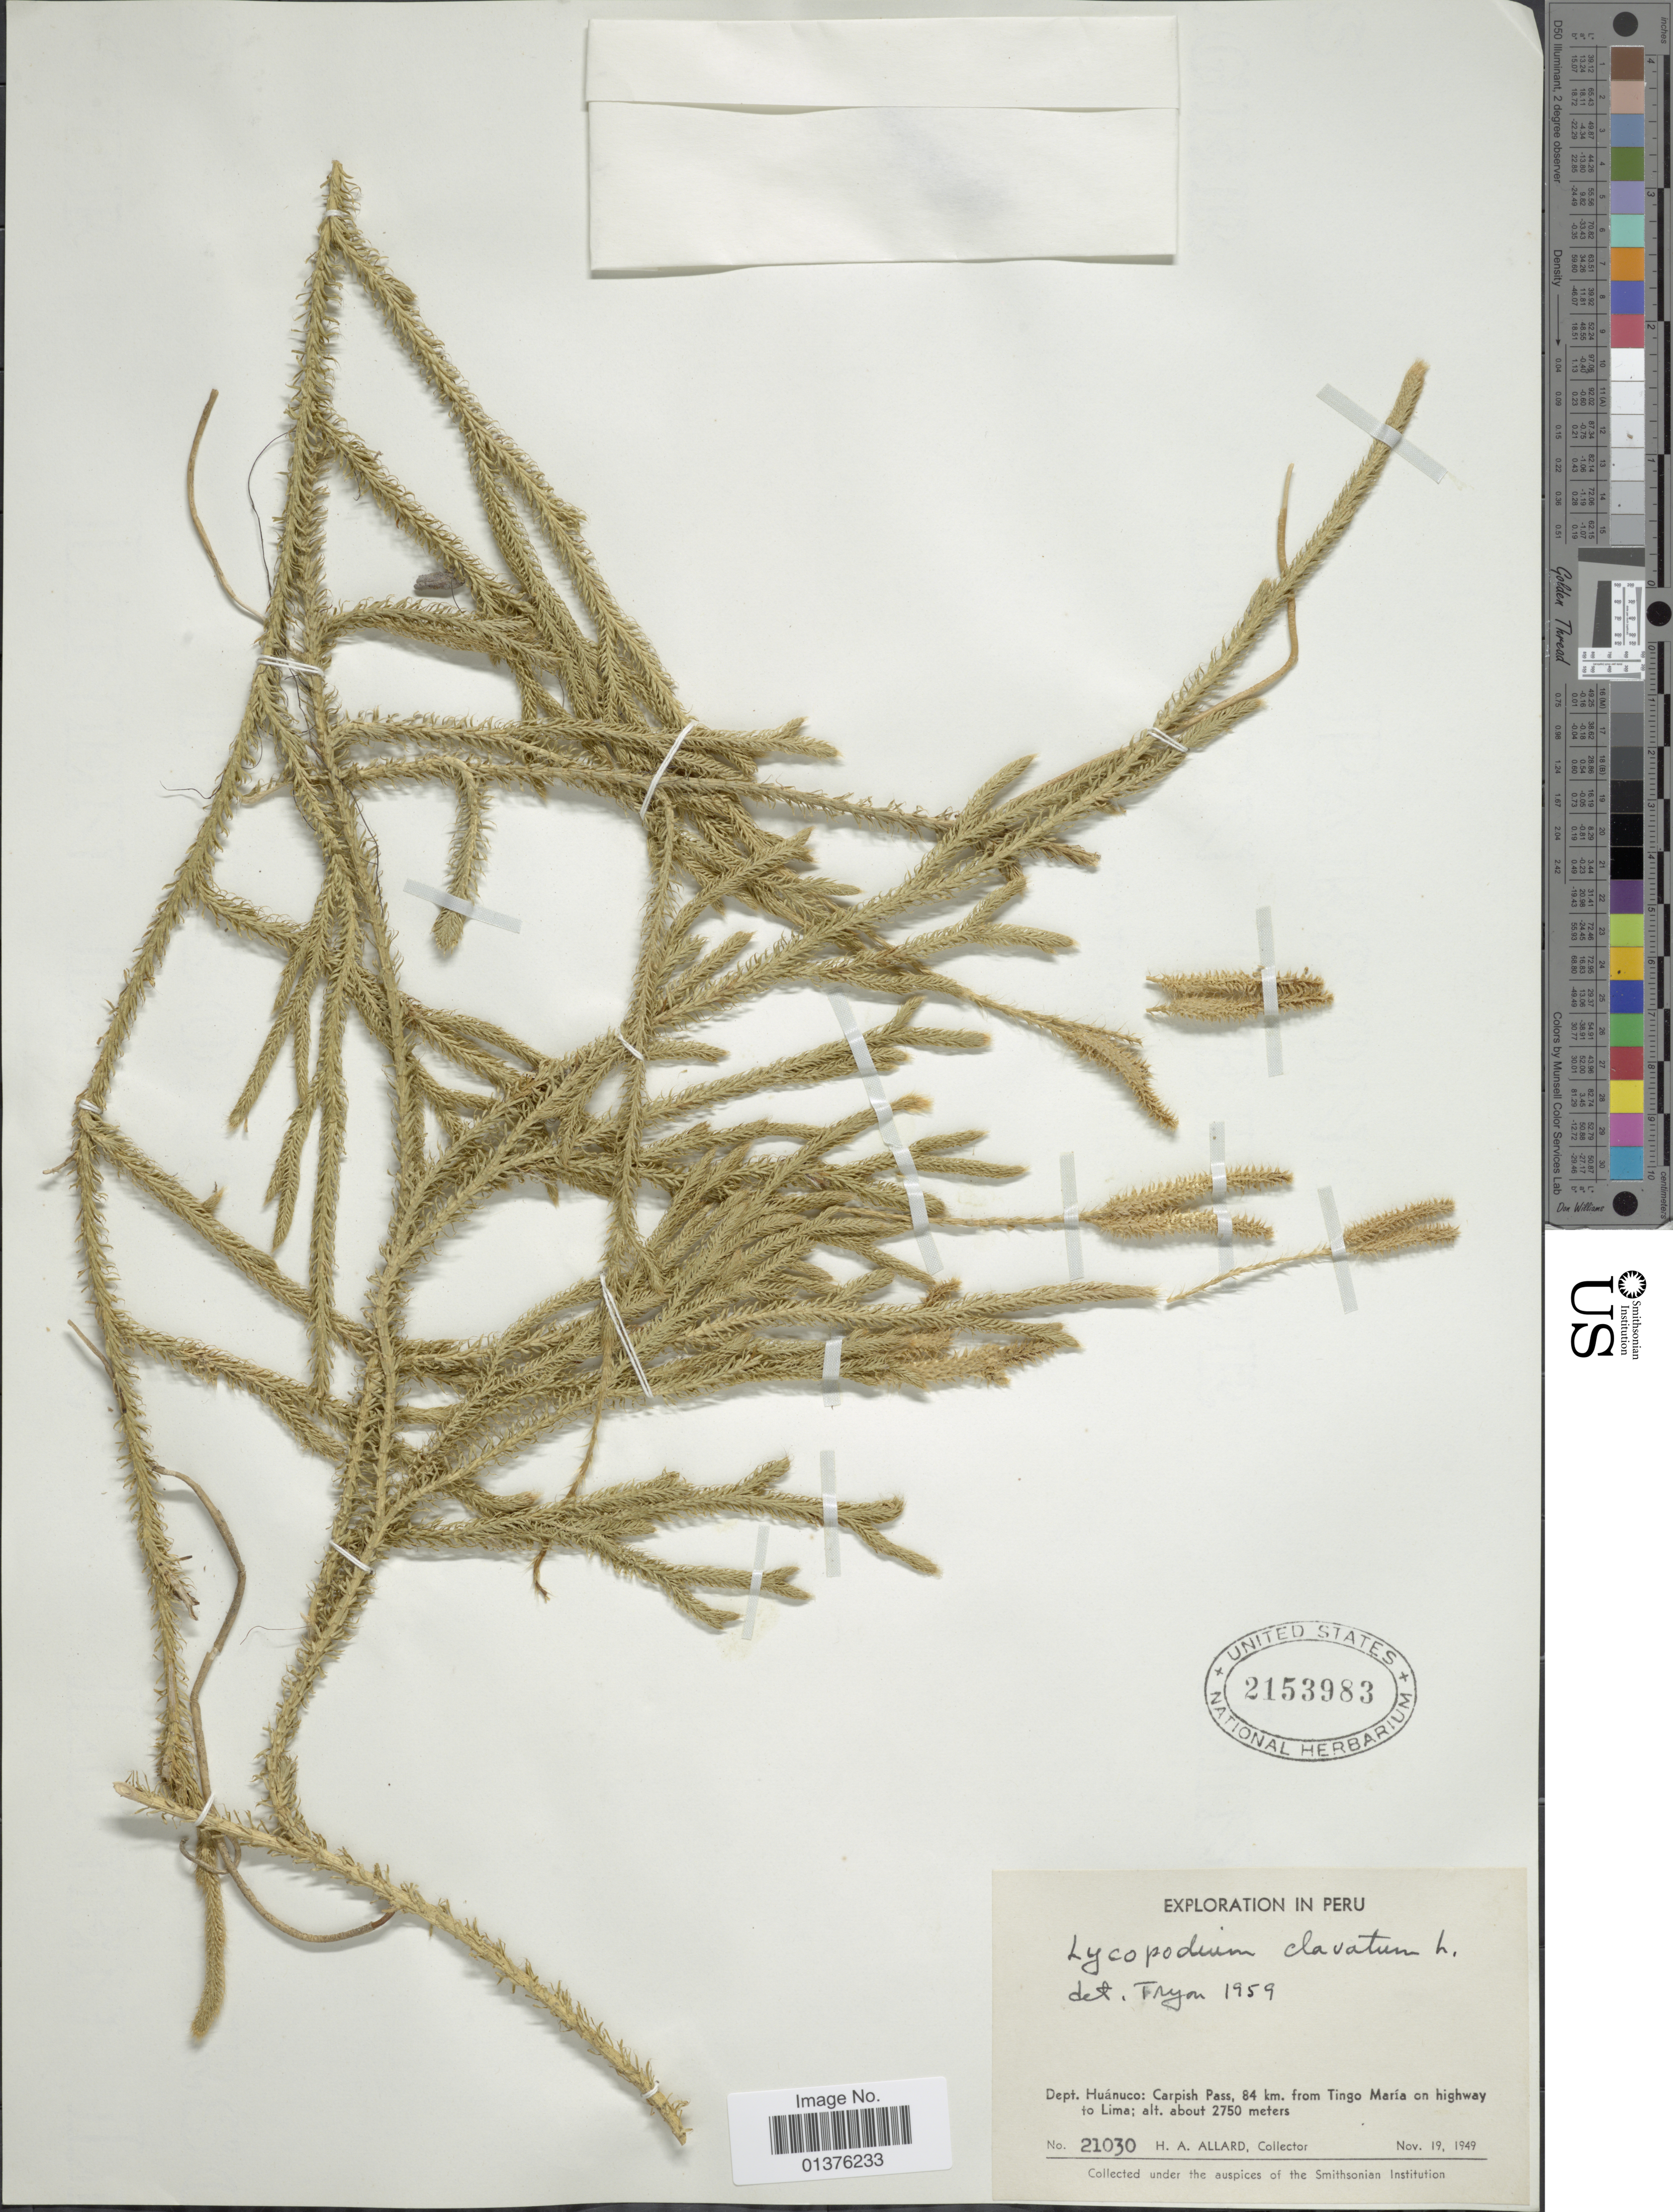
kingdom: Plantae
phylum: Tracheophyta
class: Lycopodiopsida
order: Lycopodiales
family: Lycopodiaceae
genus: Lycopodium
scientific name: Lycopodium clavatum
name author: L.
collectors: H. A. Allard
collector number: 21030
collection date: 1949-11-19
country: Peru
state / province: Huánuco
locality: Carpish Pass, 84 km from Tingo maria on highway to Lima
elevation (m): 2750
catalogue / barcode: US 2153983